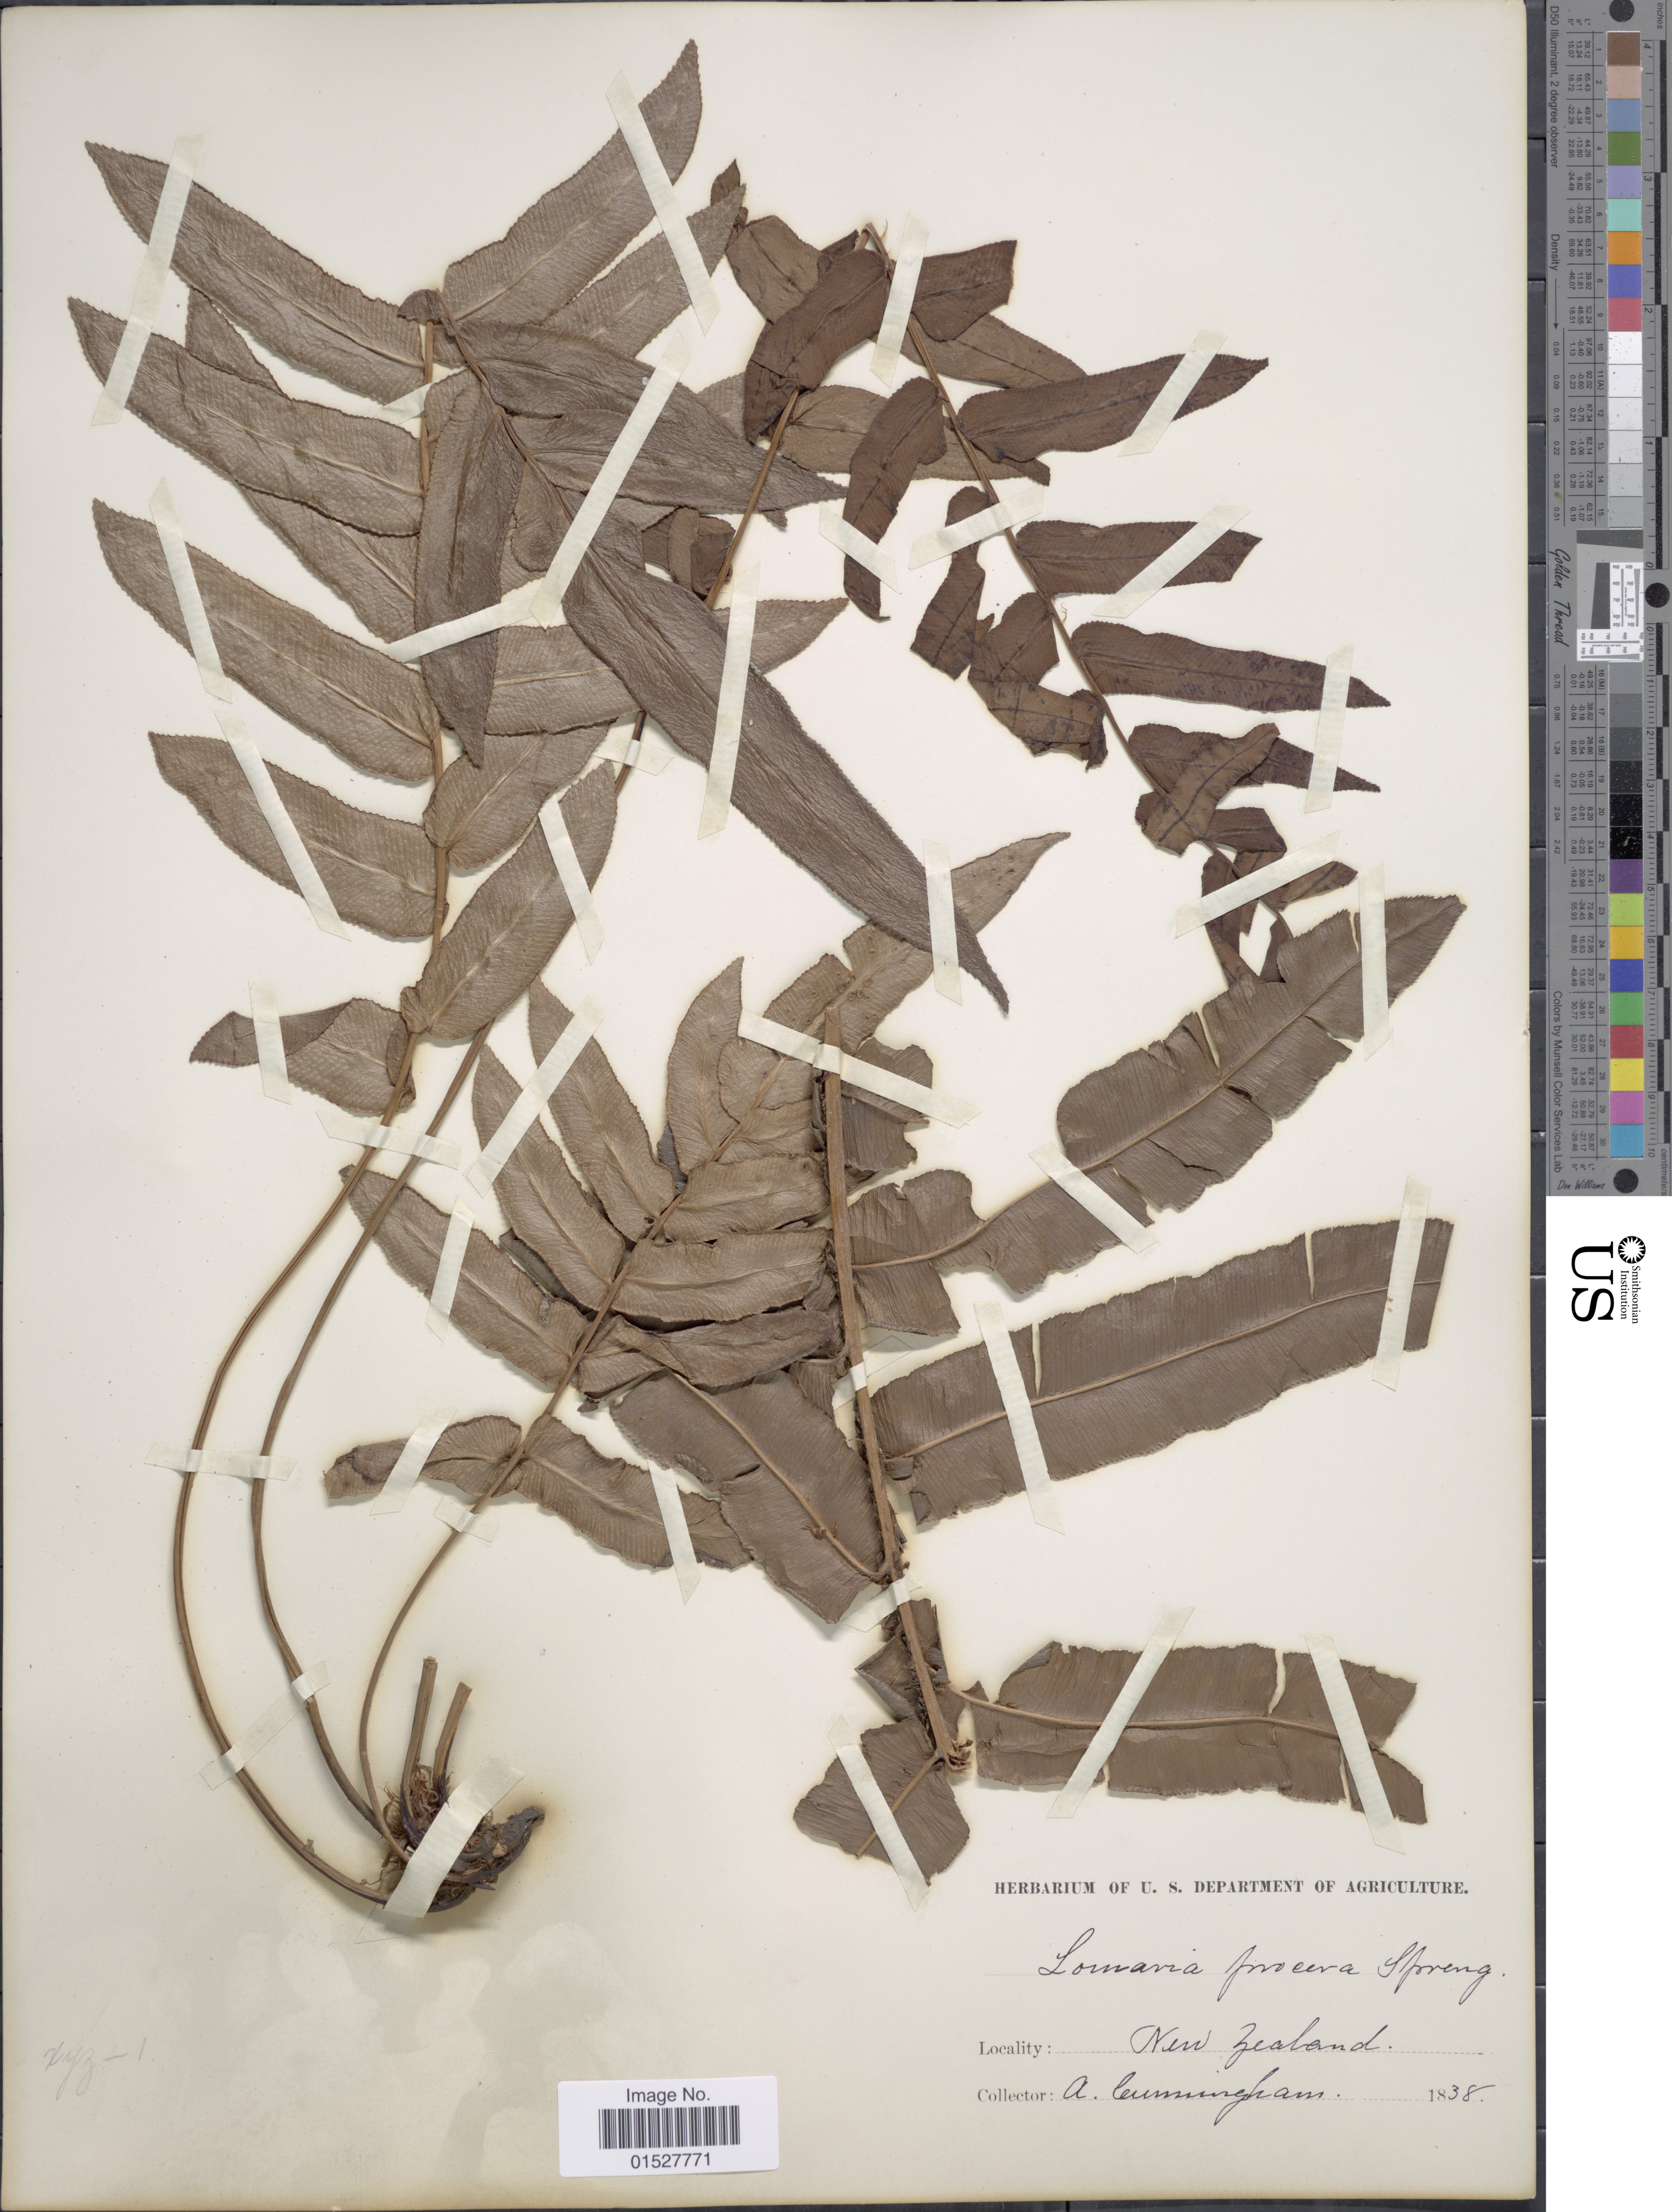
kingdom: Plantae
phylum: Tracheophyta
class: Polypodiopsida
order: Polypodiales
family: Blechnaceae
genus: Blechnum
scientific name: Blechnum capense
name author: (L.) Schltdl.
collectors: A. Cunningham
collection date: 1838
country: New Zealand